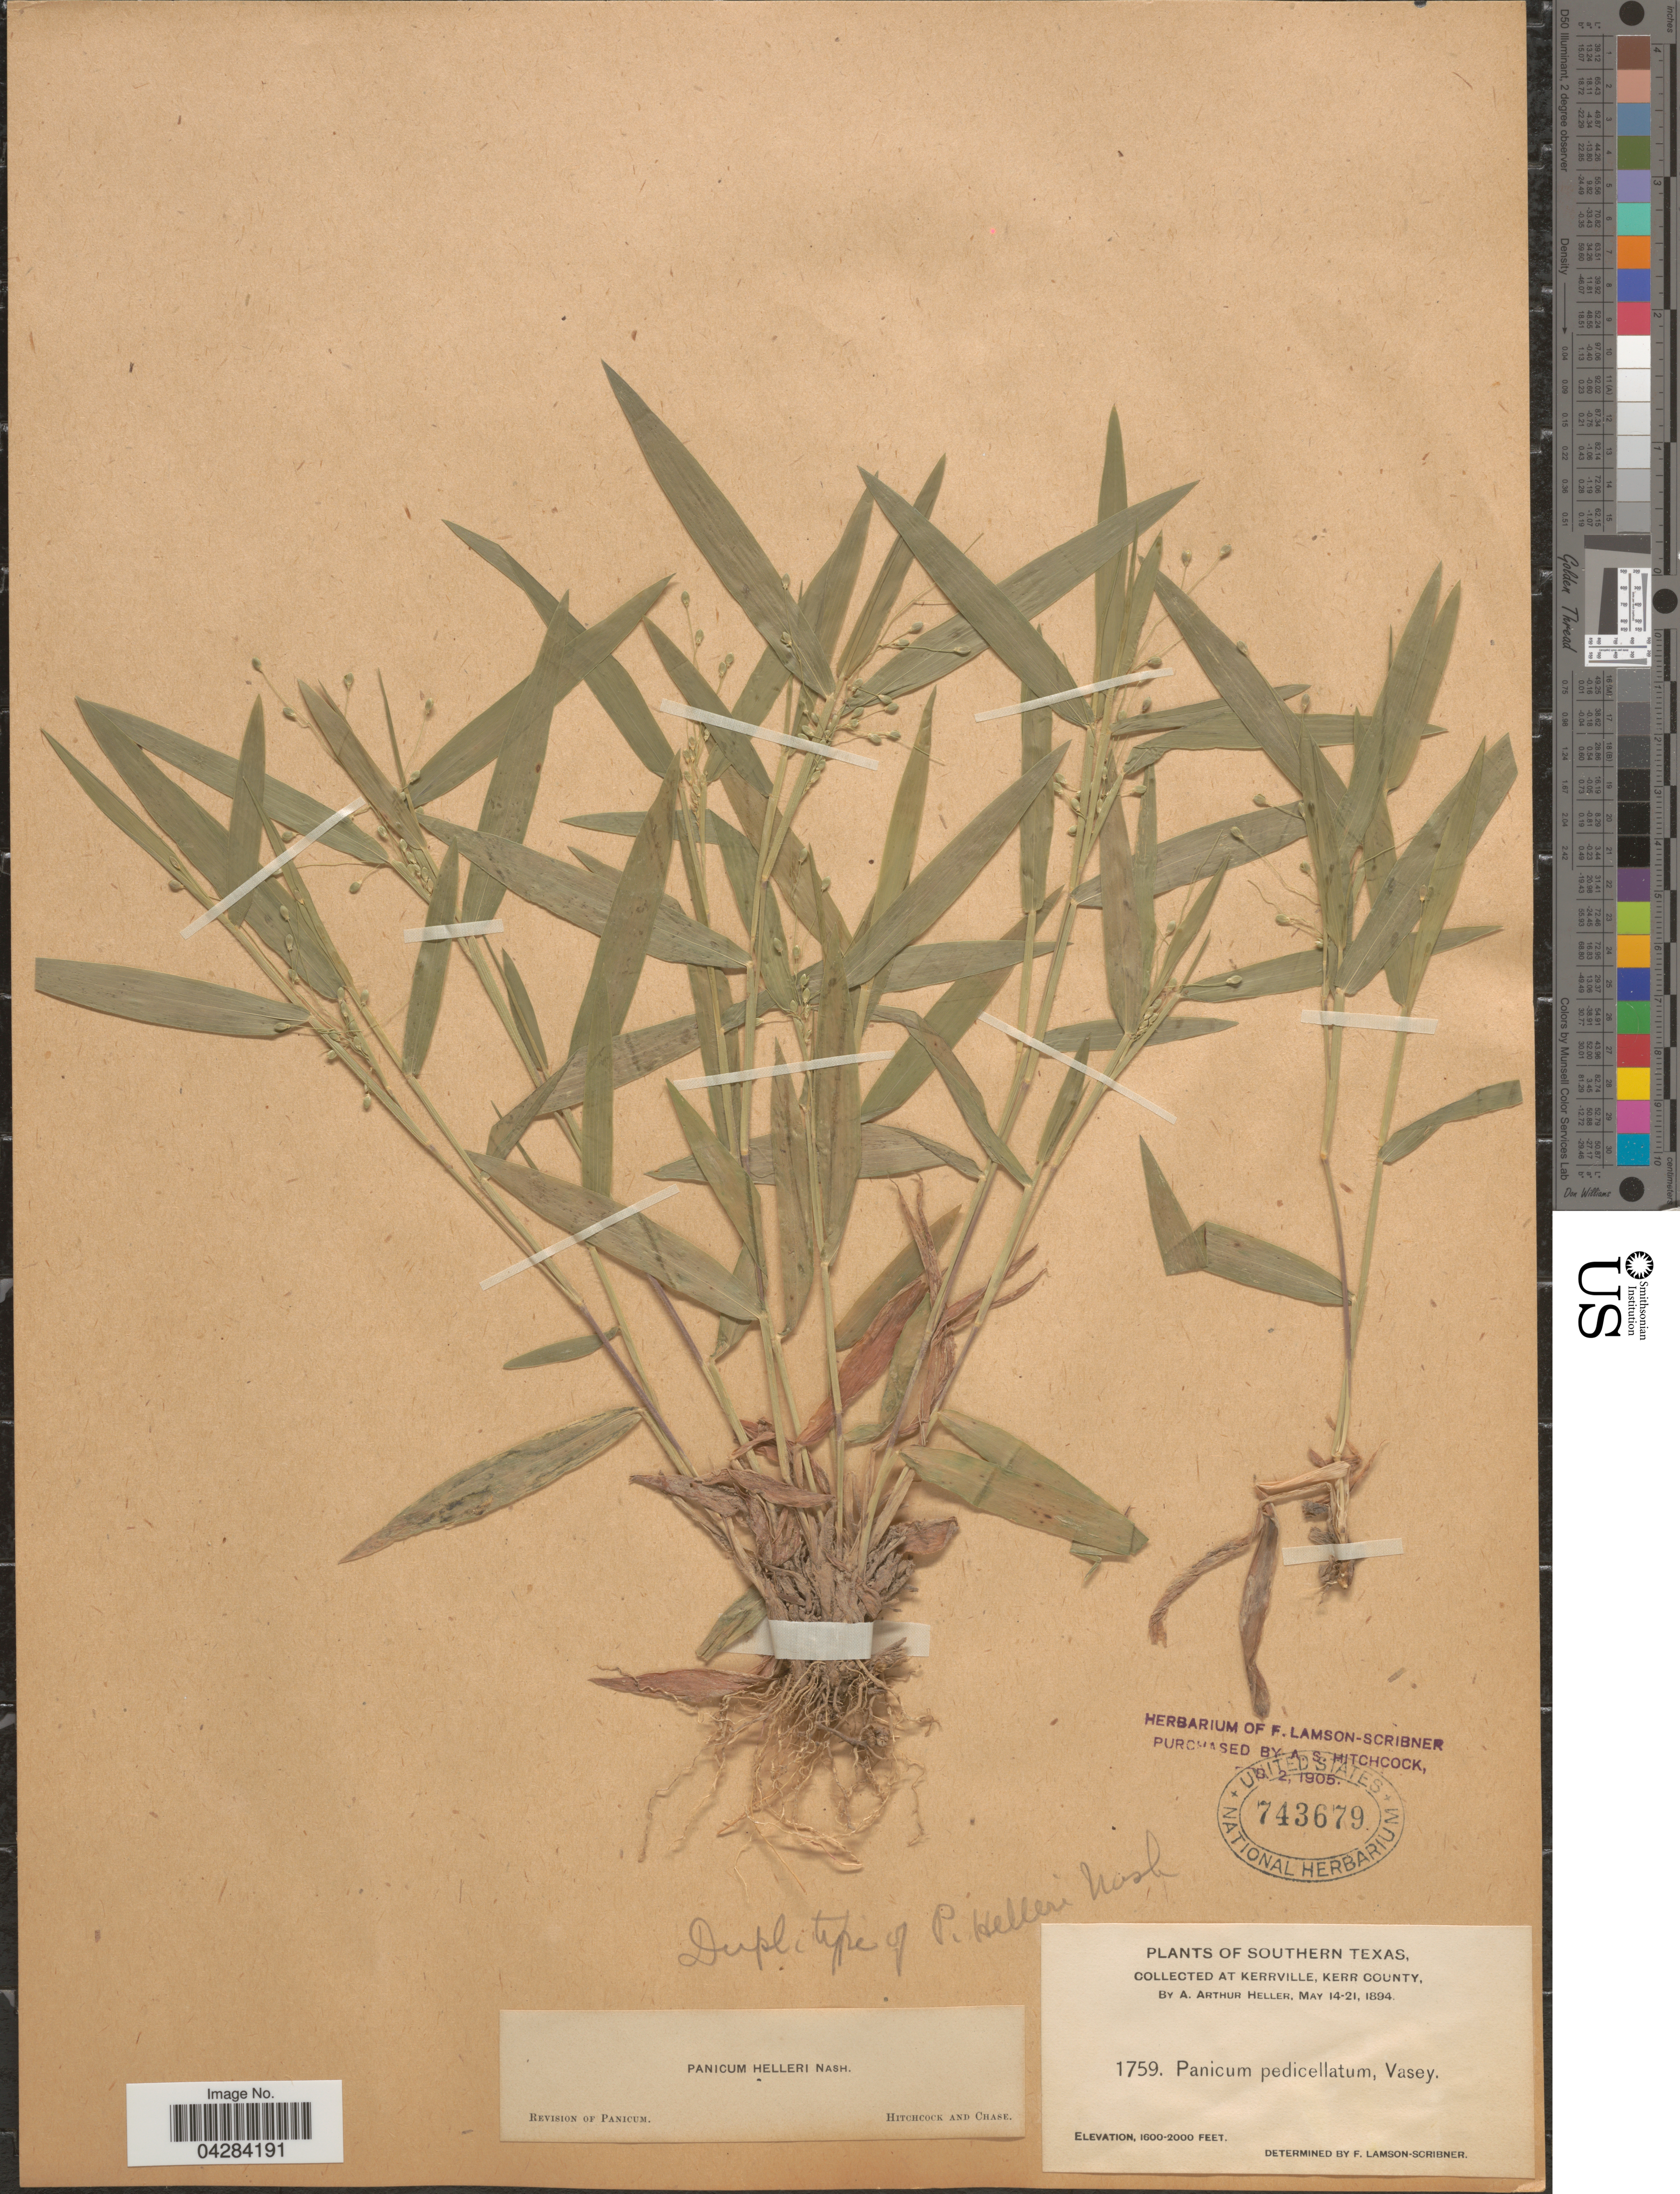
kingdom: Plantae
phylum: Tracheophyta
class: Liliopsida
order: Poales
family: Poaceae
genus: Dichanthelium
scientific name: Dichanthelium oligosanthes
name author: (Schult.) Gould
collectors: A. A. Heller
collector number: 1759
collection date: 1894-05-14/1894-05-21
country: United States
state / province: Texas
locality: Southern Texas. At Kerrville, Kerr County.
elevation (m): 488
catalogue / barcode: US 743679